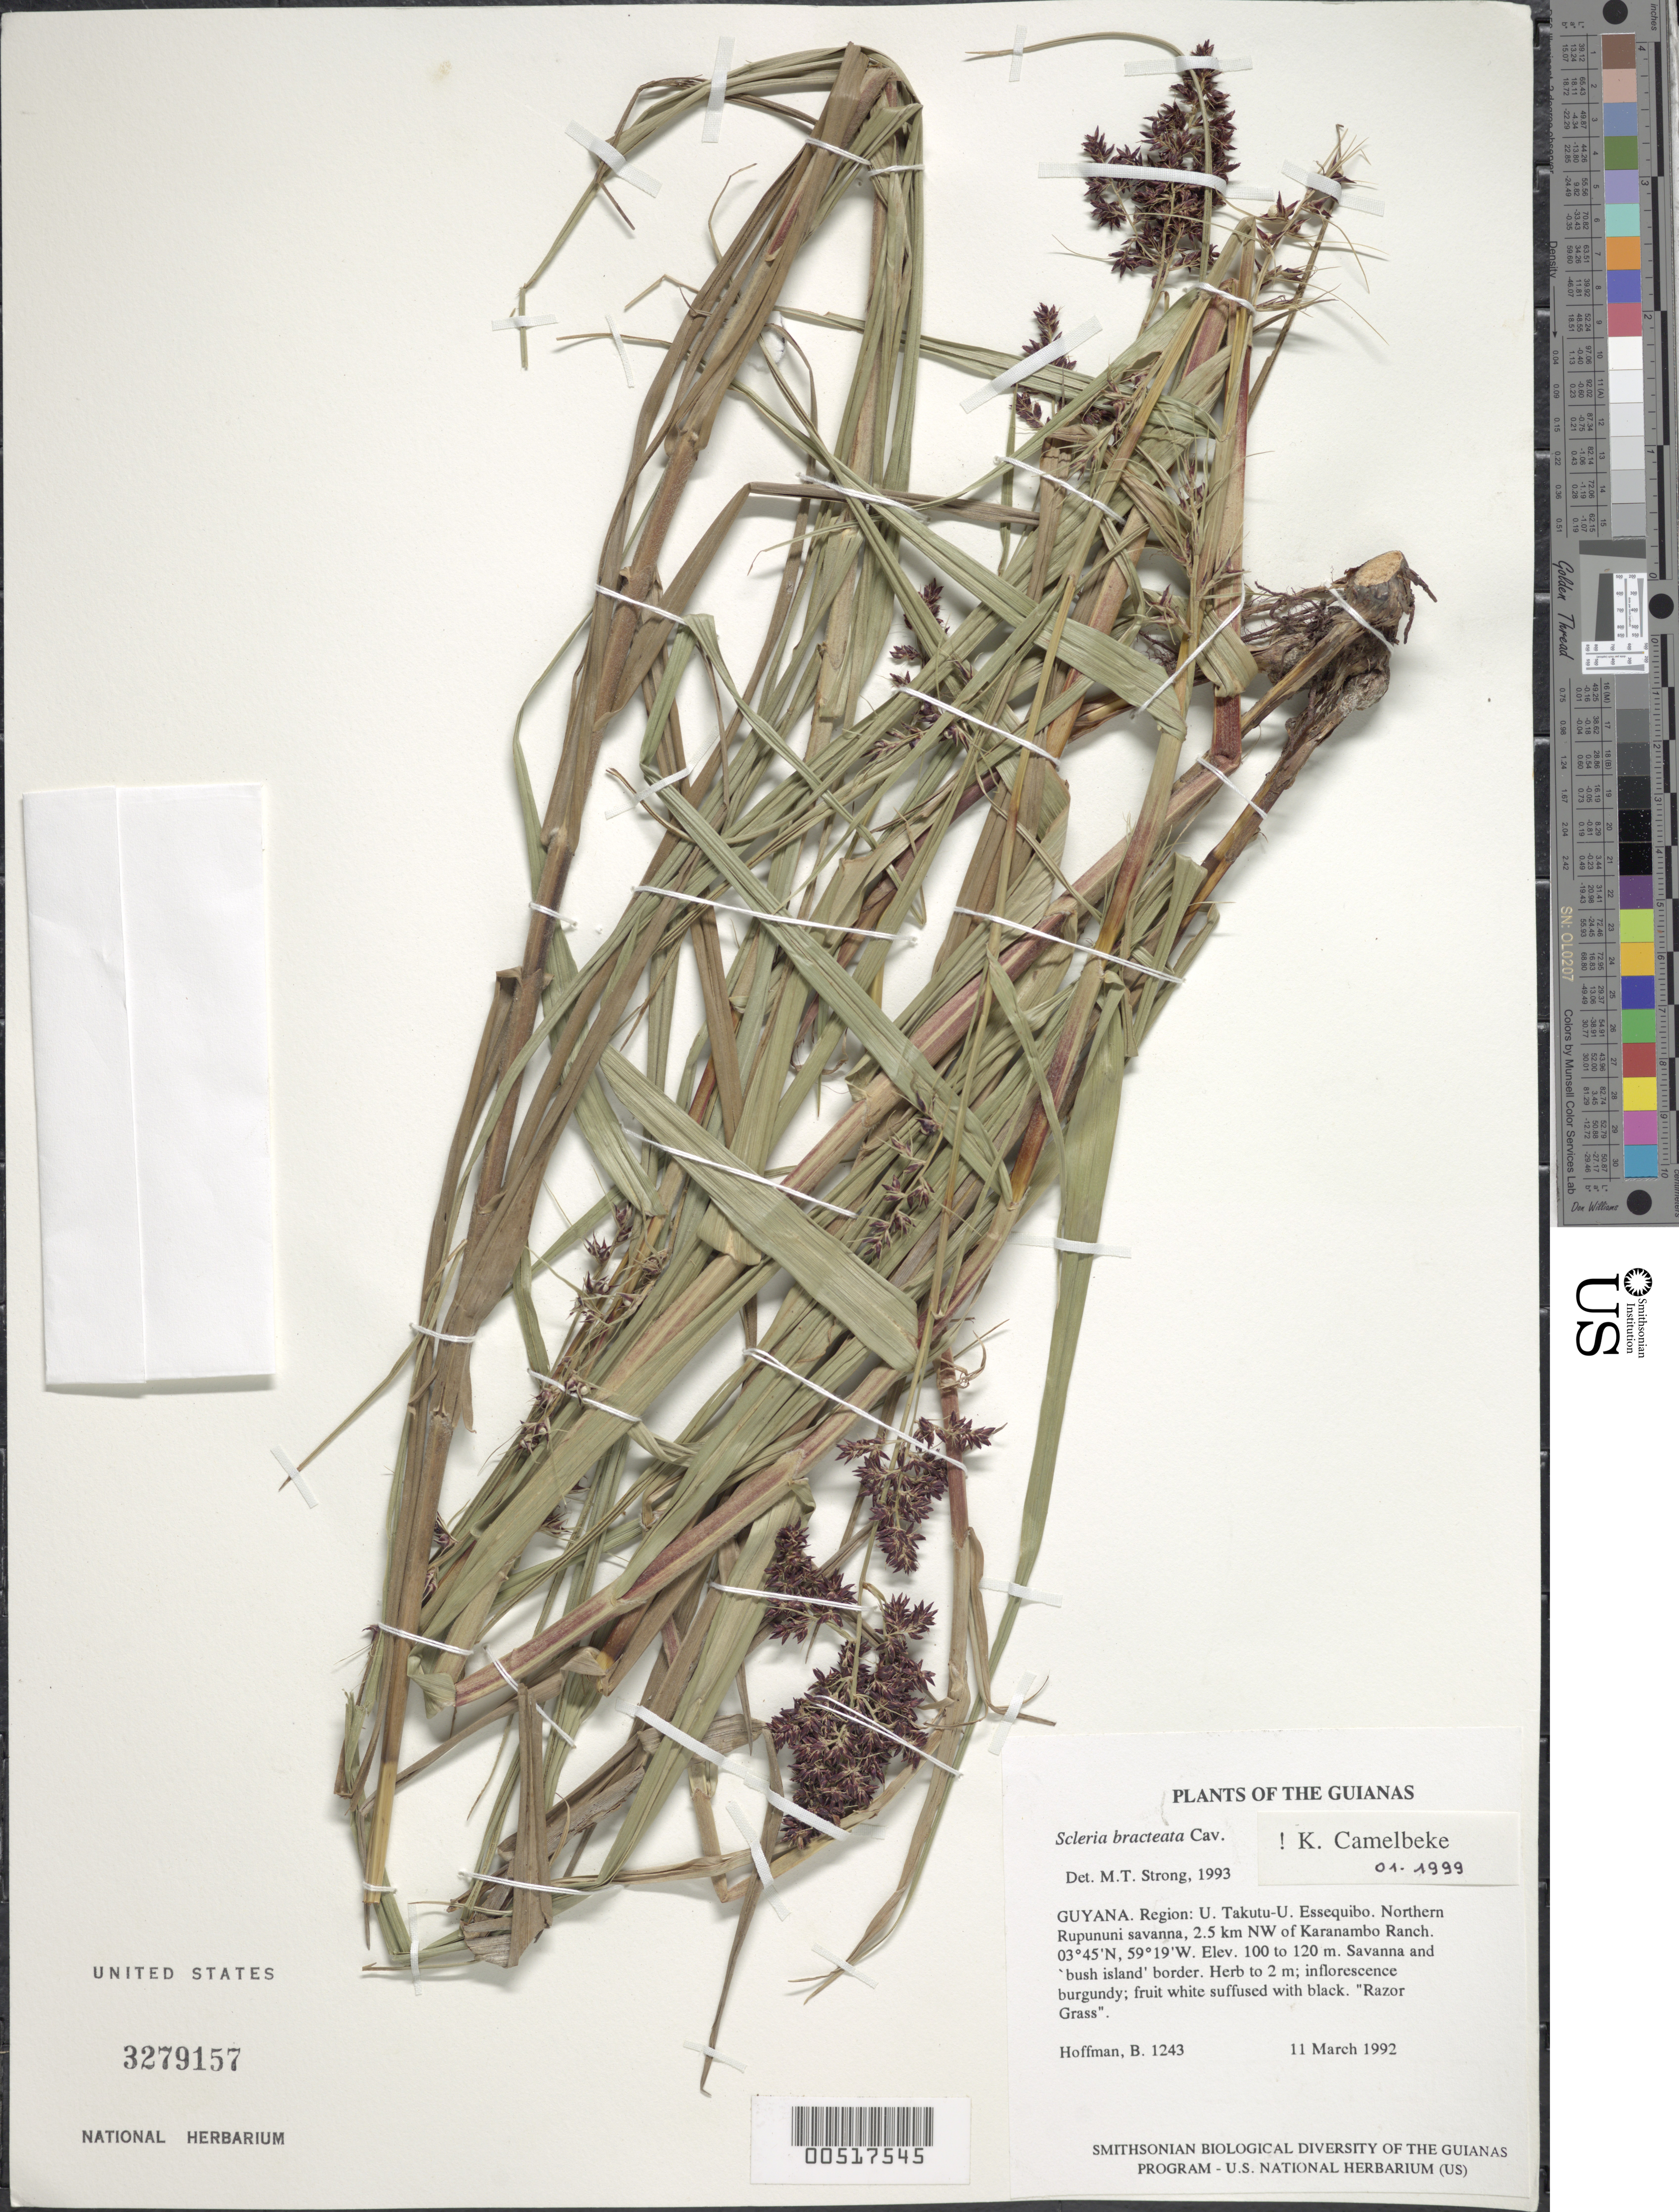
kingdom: Plantae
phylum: Tracheophyta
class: Liliopsida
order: Poales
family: Cyperaceae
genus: Scleria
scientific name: Scleria bracteata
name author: Cav.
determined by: Camelbeke, K.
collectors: B. Hoffman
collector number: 1243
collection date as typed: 11 March 1992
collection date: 1992-03-11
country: Guyana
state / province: U. Takutu-U. Essequibo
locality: Northern Rupununi savanna, 2.5 km NW of Karanambo Ranch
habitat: Savanna and "bush island" border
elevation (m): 100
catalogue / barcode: US 3279157